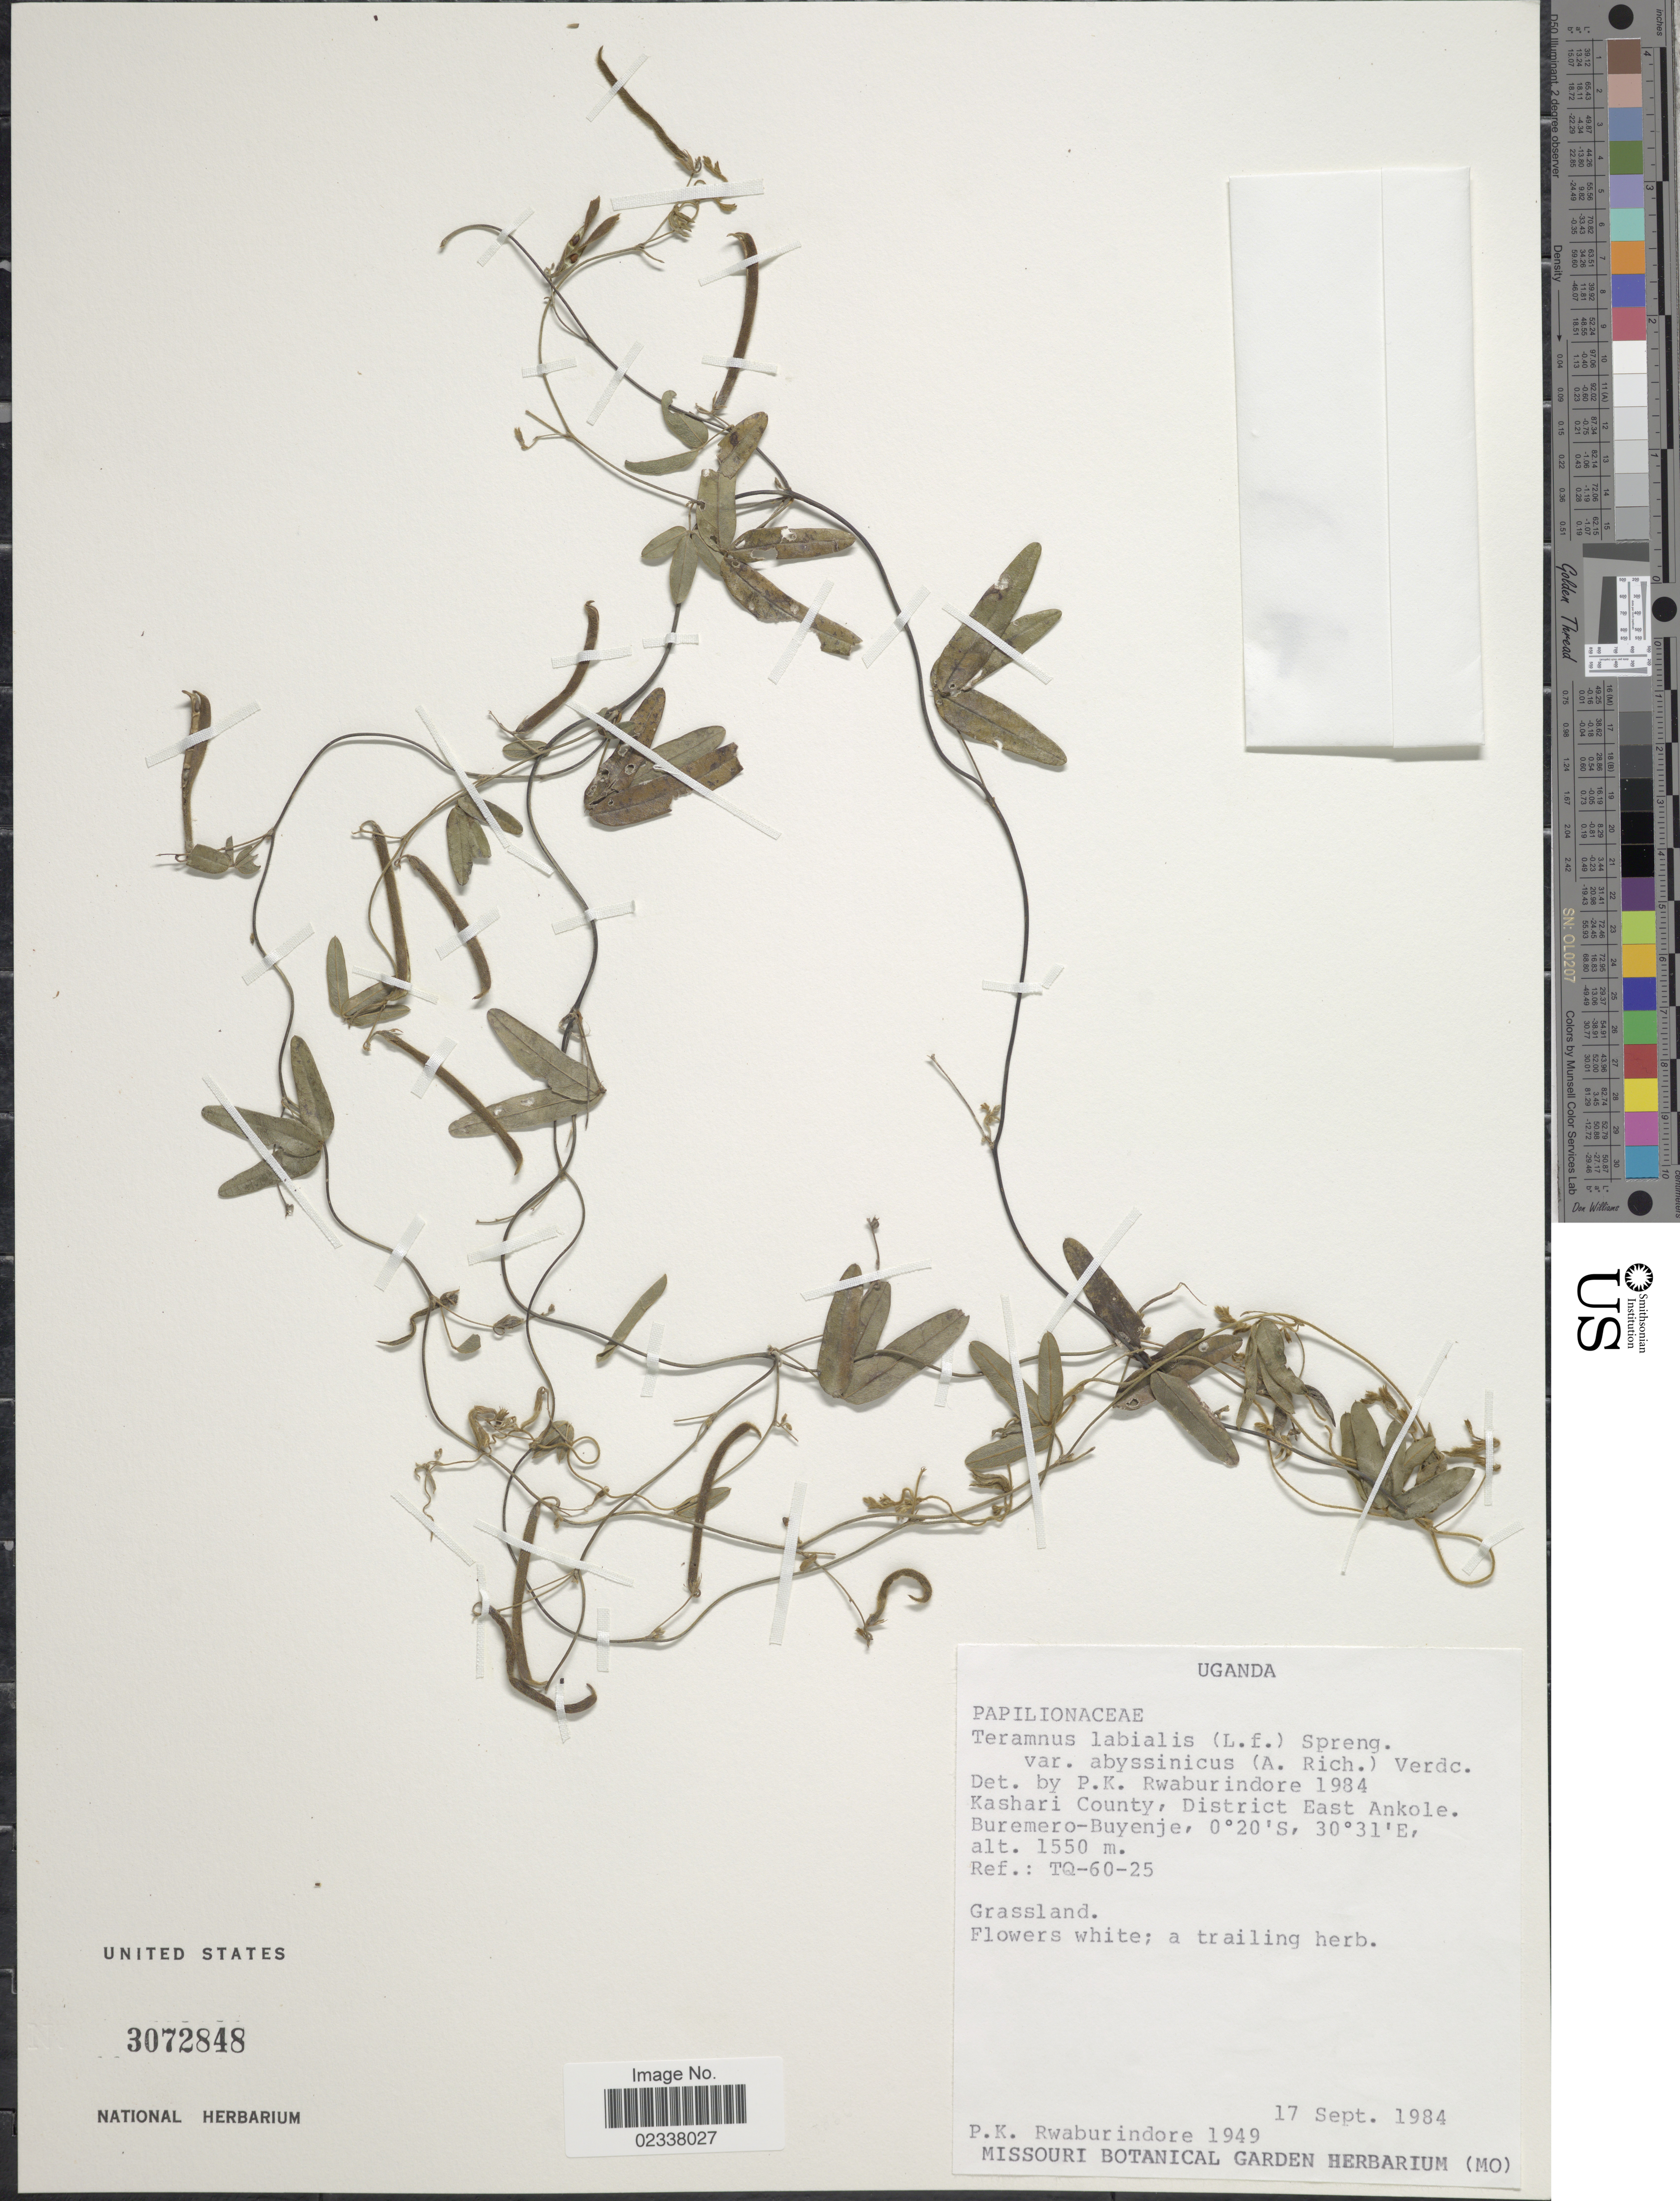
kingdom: Plantae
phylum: Tracheophyta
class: Magnoliopsida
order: Fabales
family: Fabaceae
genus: Teramnus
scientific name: Teramnus labialis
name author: (L. f.) Spreng.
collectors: P. Rwaburindore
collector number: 1949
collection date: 1984-09-17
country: Uganda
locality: Kashari County, District East Ankole, Buremero-Buyenje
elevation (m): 1550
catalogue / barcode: US 3072848